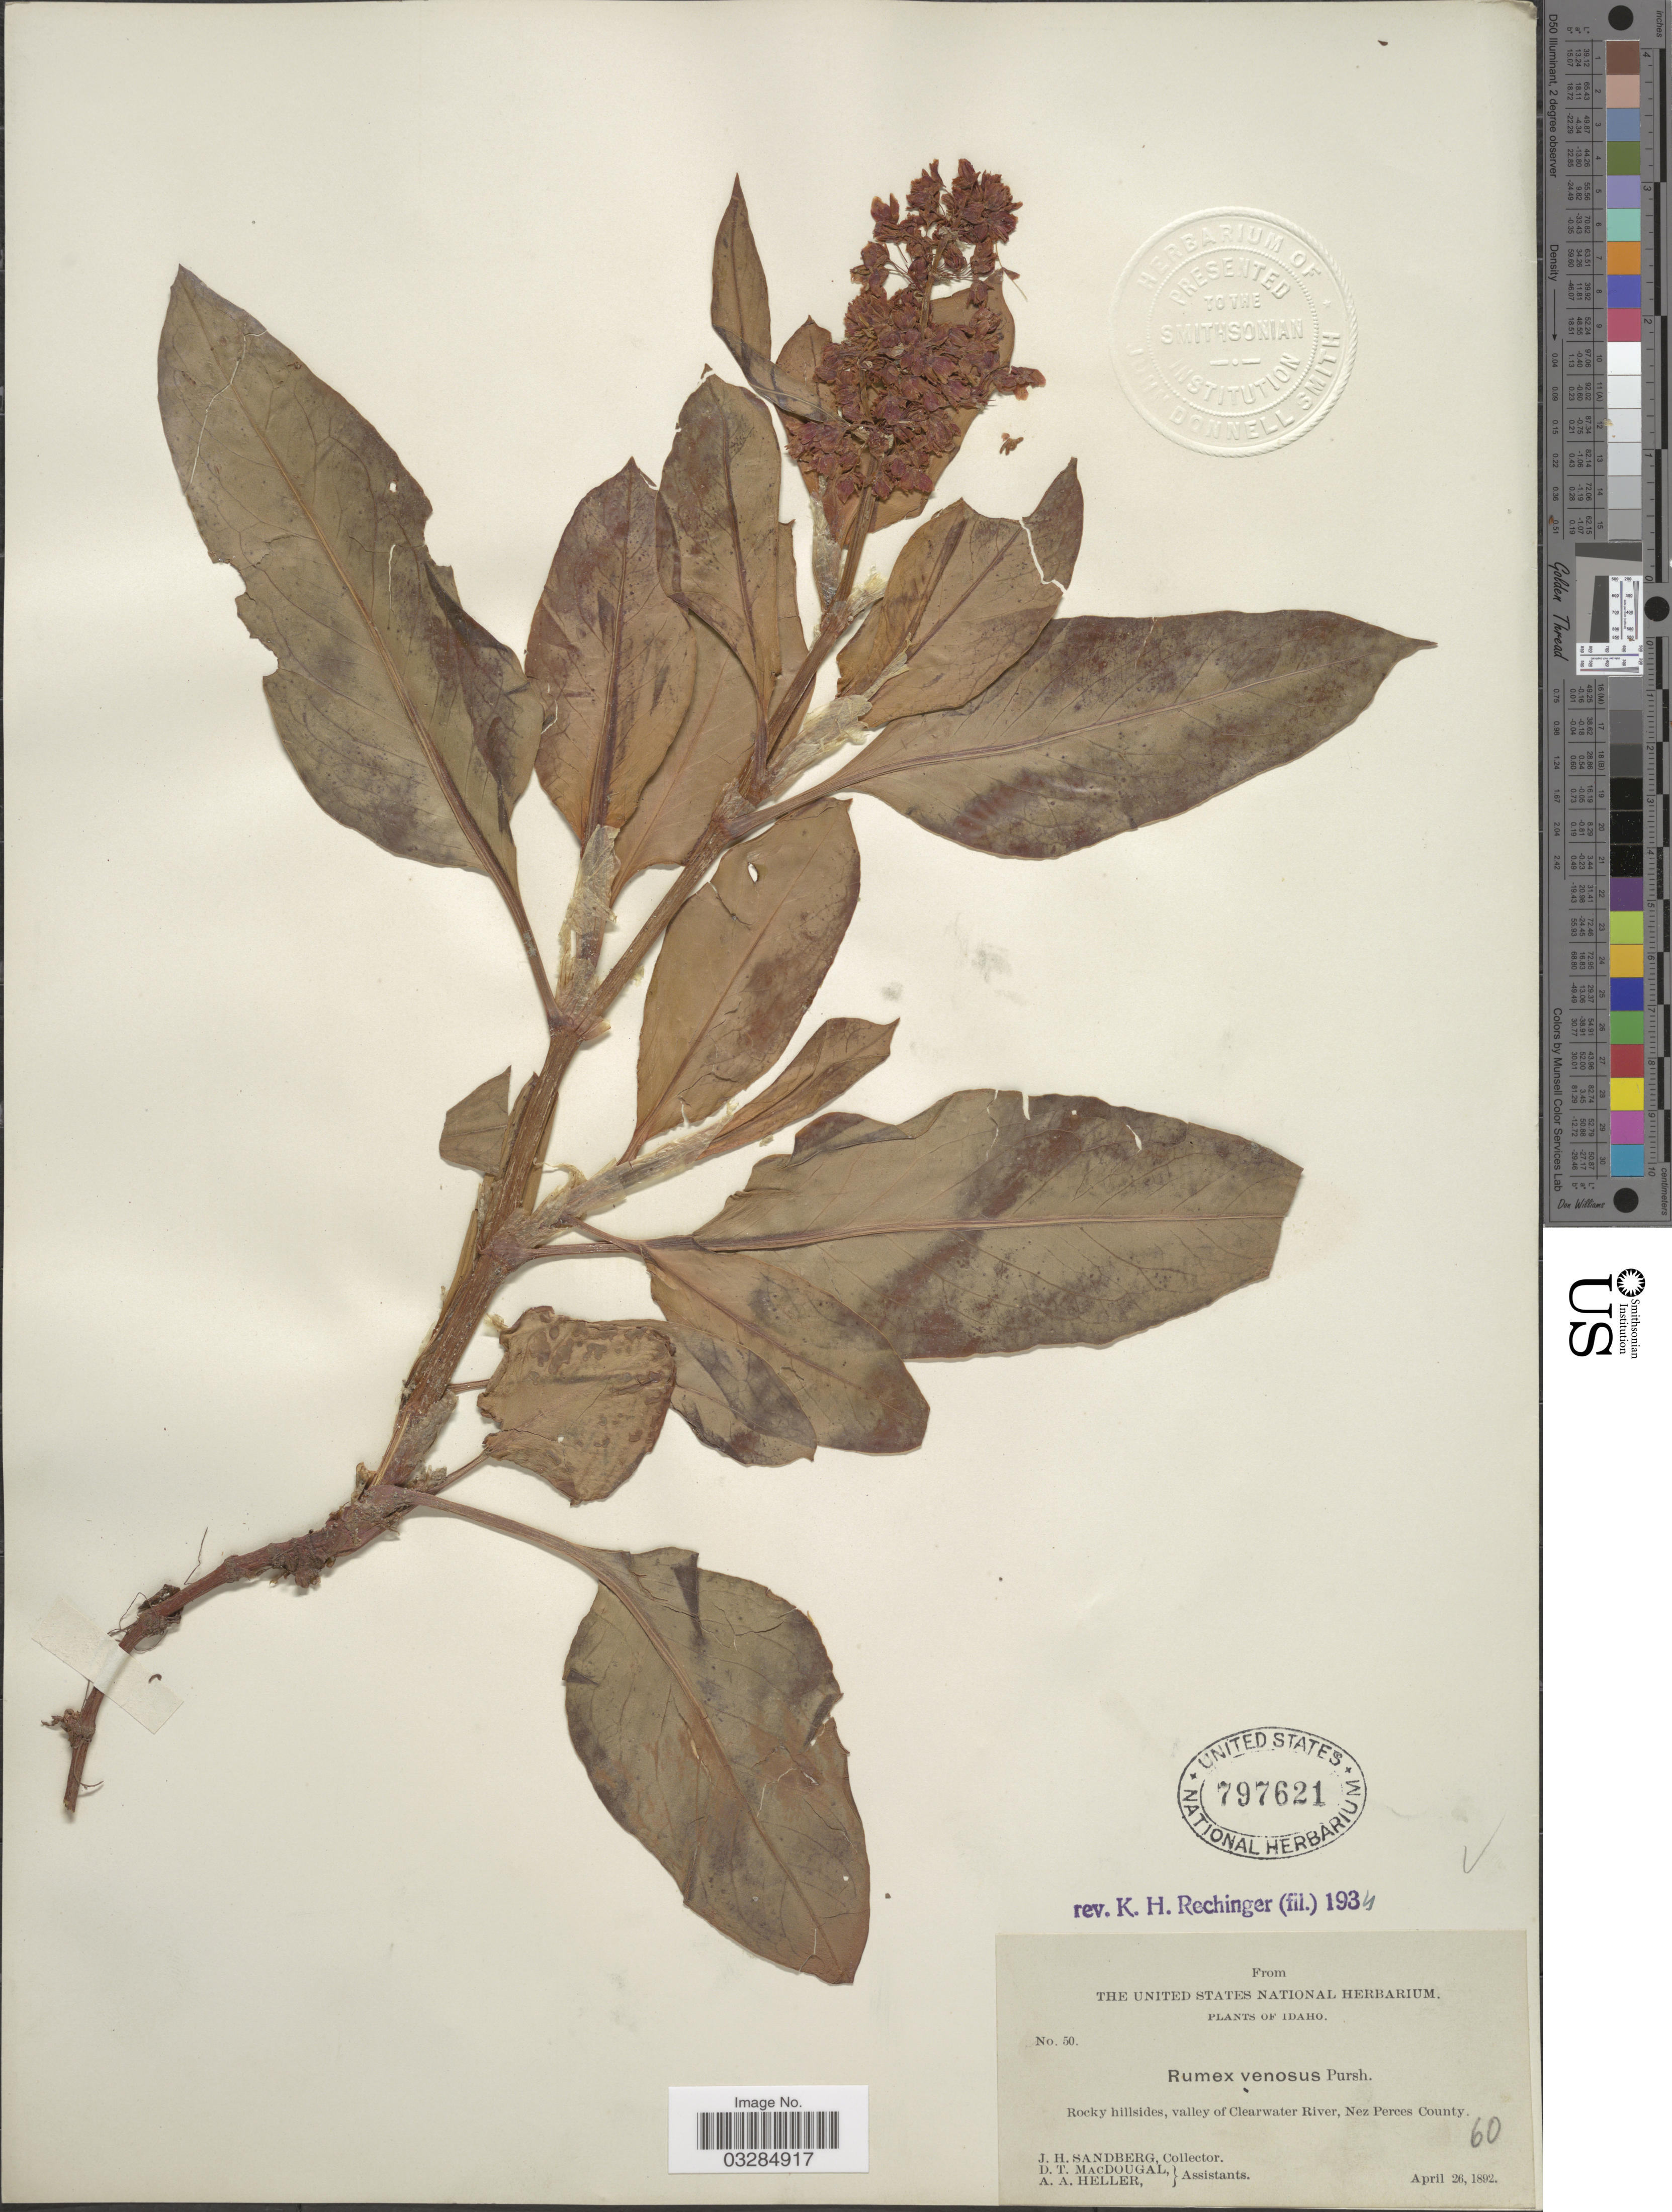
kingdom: Plantae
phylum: Tracheophyta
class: Magnoliopsida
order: Caryophyllales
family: Polygonaceae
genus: Rumex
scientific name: Rumex venosus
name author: Pursh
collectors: J. H. Sandberg, D. T. MacDougal & A. A. Heller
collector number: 50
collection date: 1892-04-26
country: United States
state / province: Idaho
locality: Rocky hillsides, valley of Clearwater River, Nez Perces County.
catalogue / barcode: US 797621